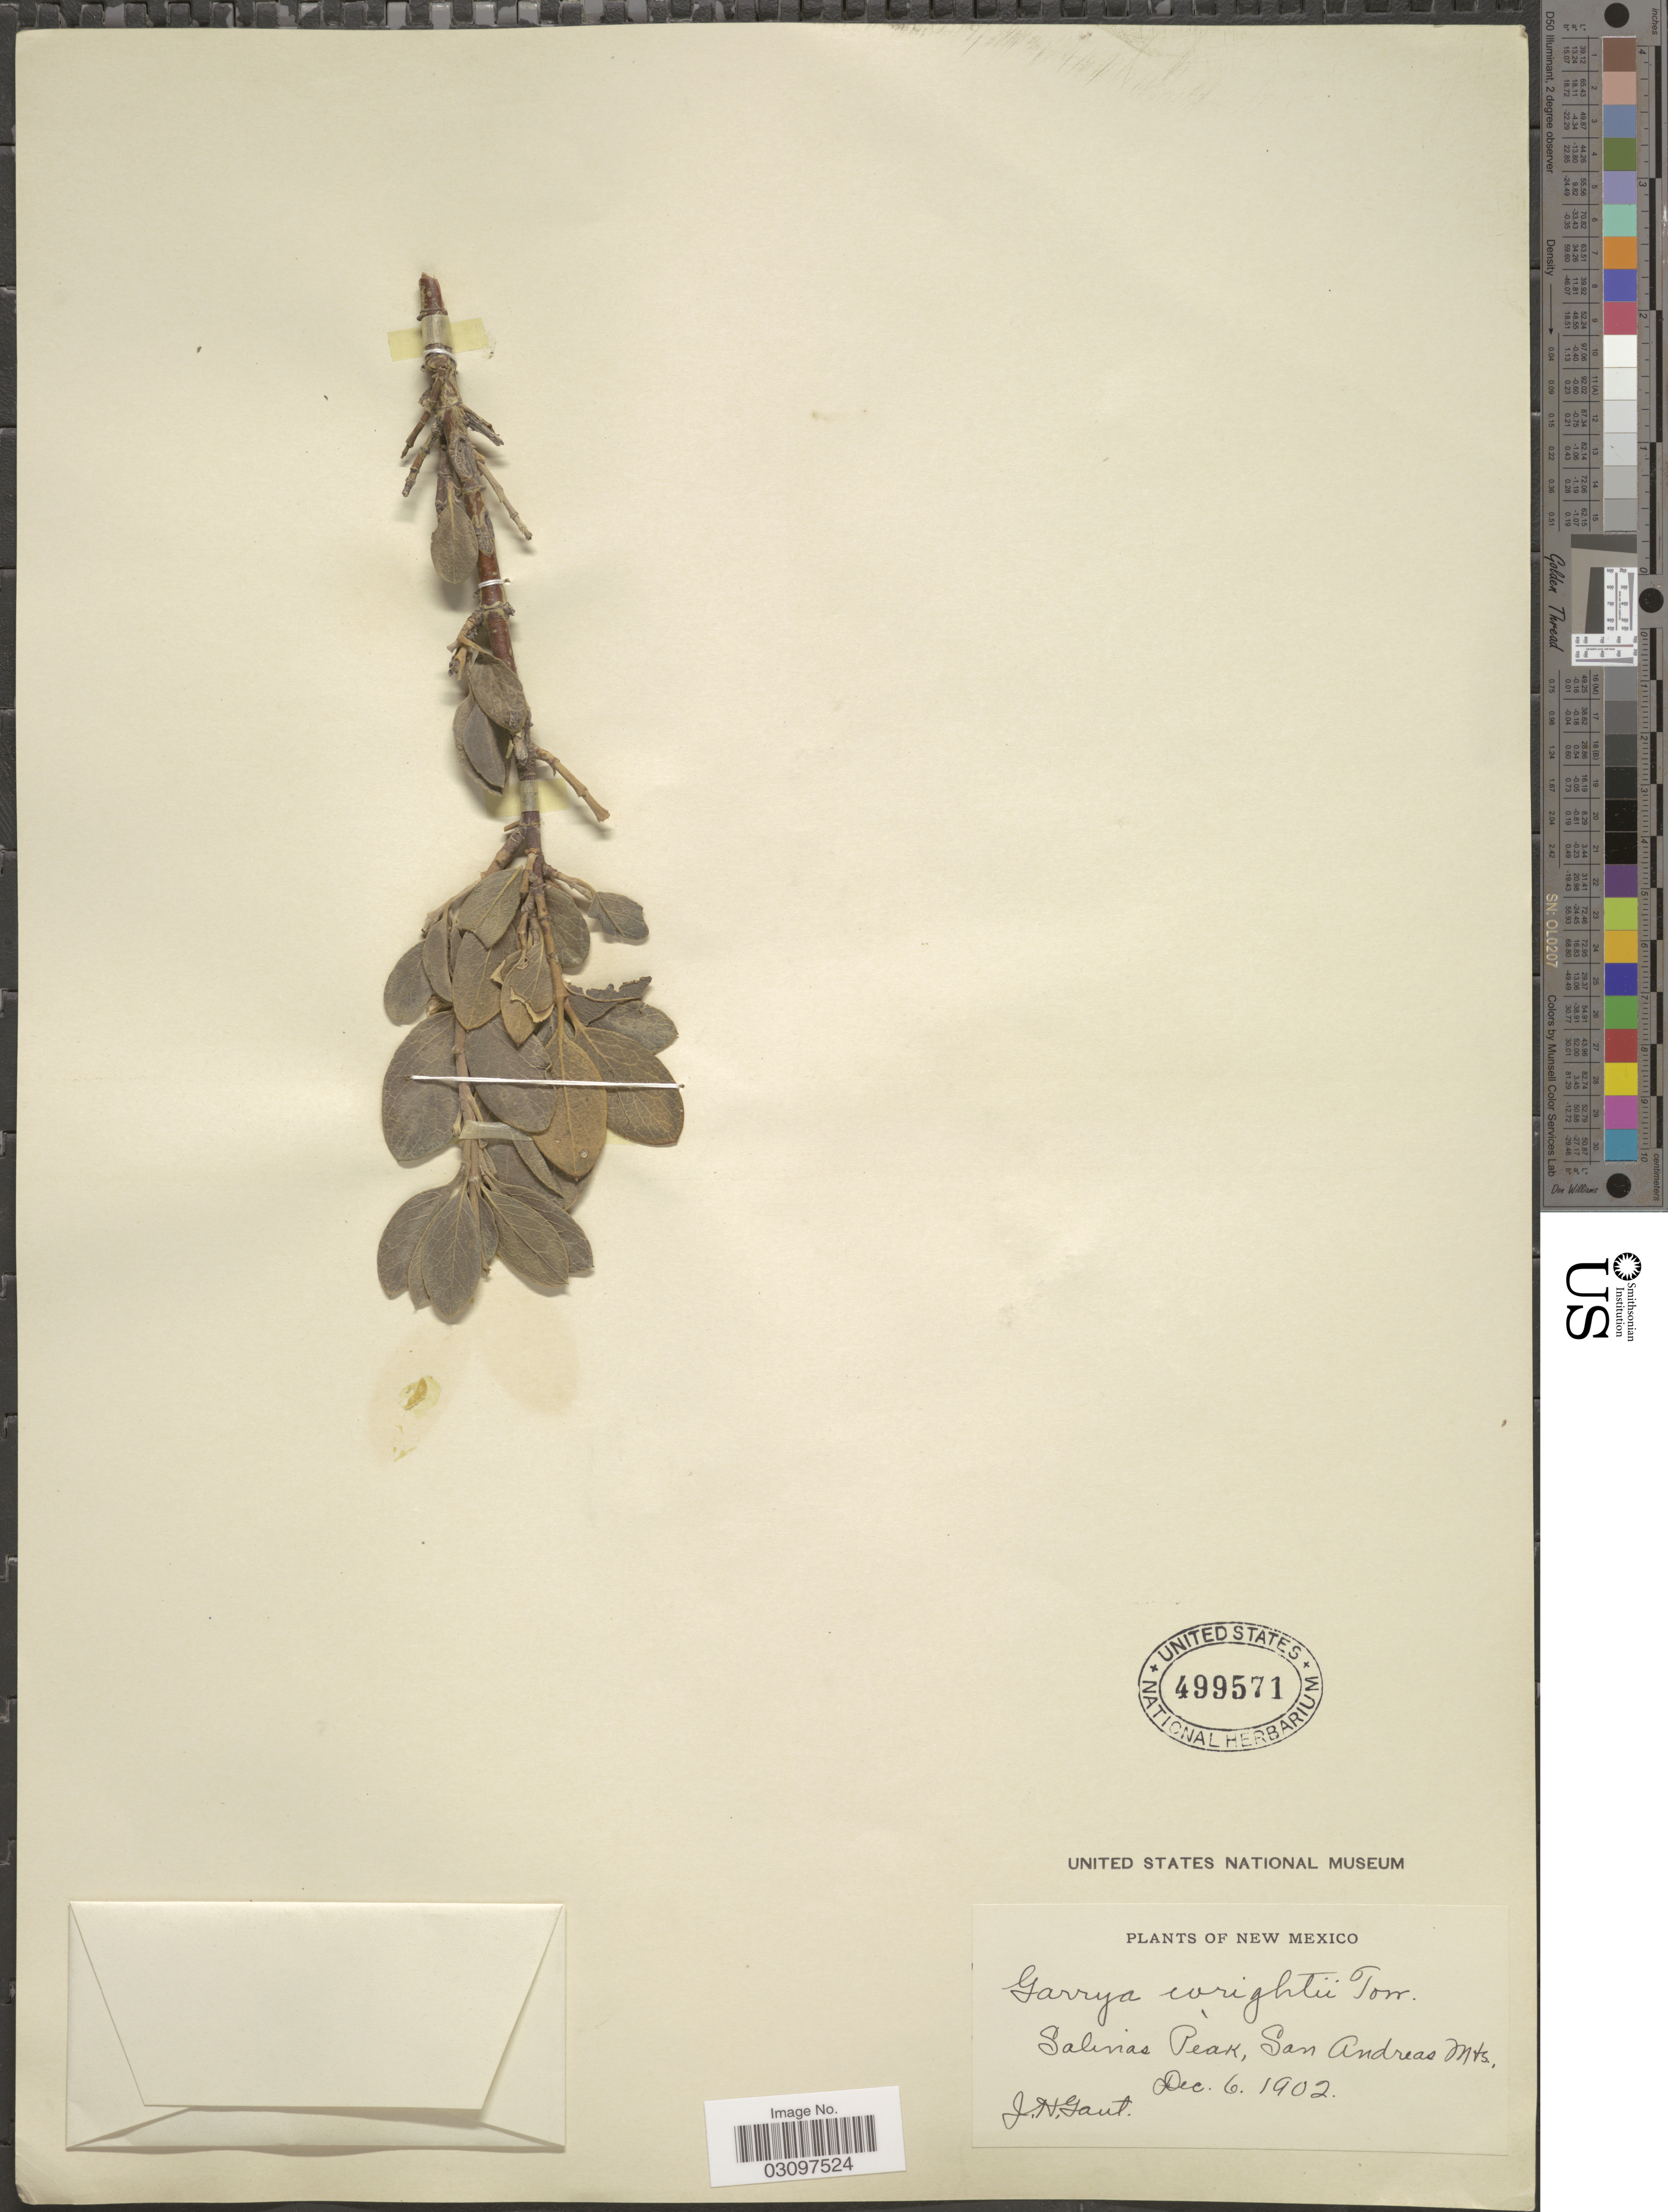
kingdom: Plantae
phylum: Tracheophyta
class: Magnoliopsida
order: Garryales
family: Garryaceae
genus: Garrya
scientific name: Garrya wrightii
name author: Torr.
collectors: J. Gaut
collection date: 1902-12-06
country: United States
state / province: New Mexico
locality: Salinas Peak, San Andreas Mts.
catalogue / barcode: US 499571